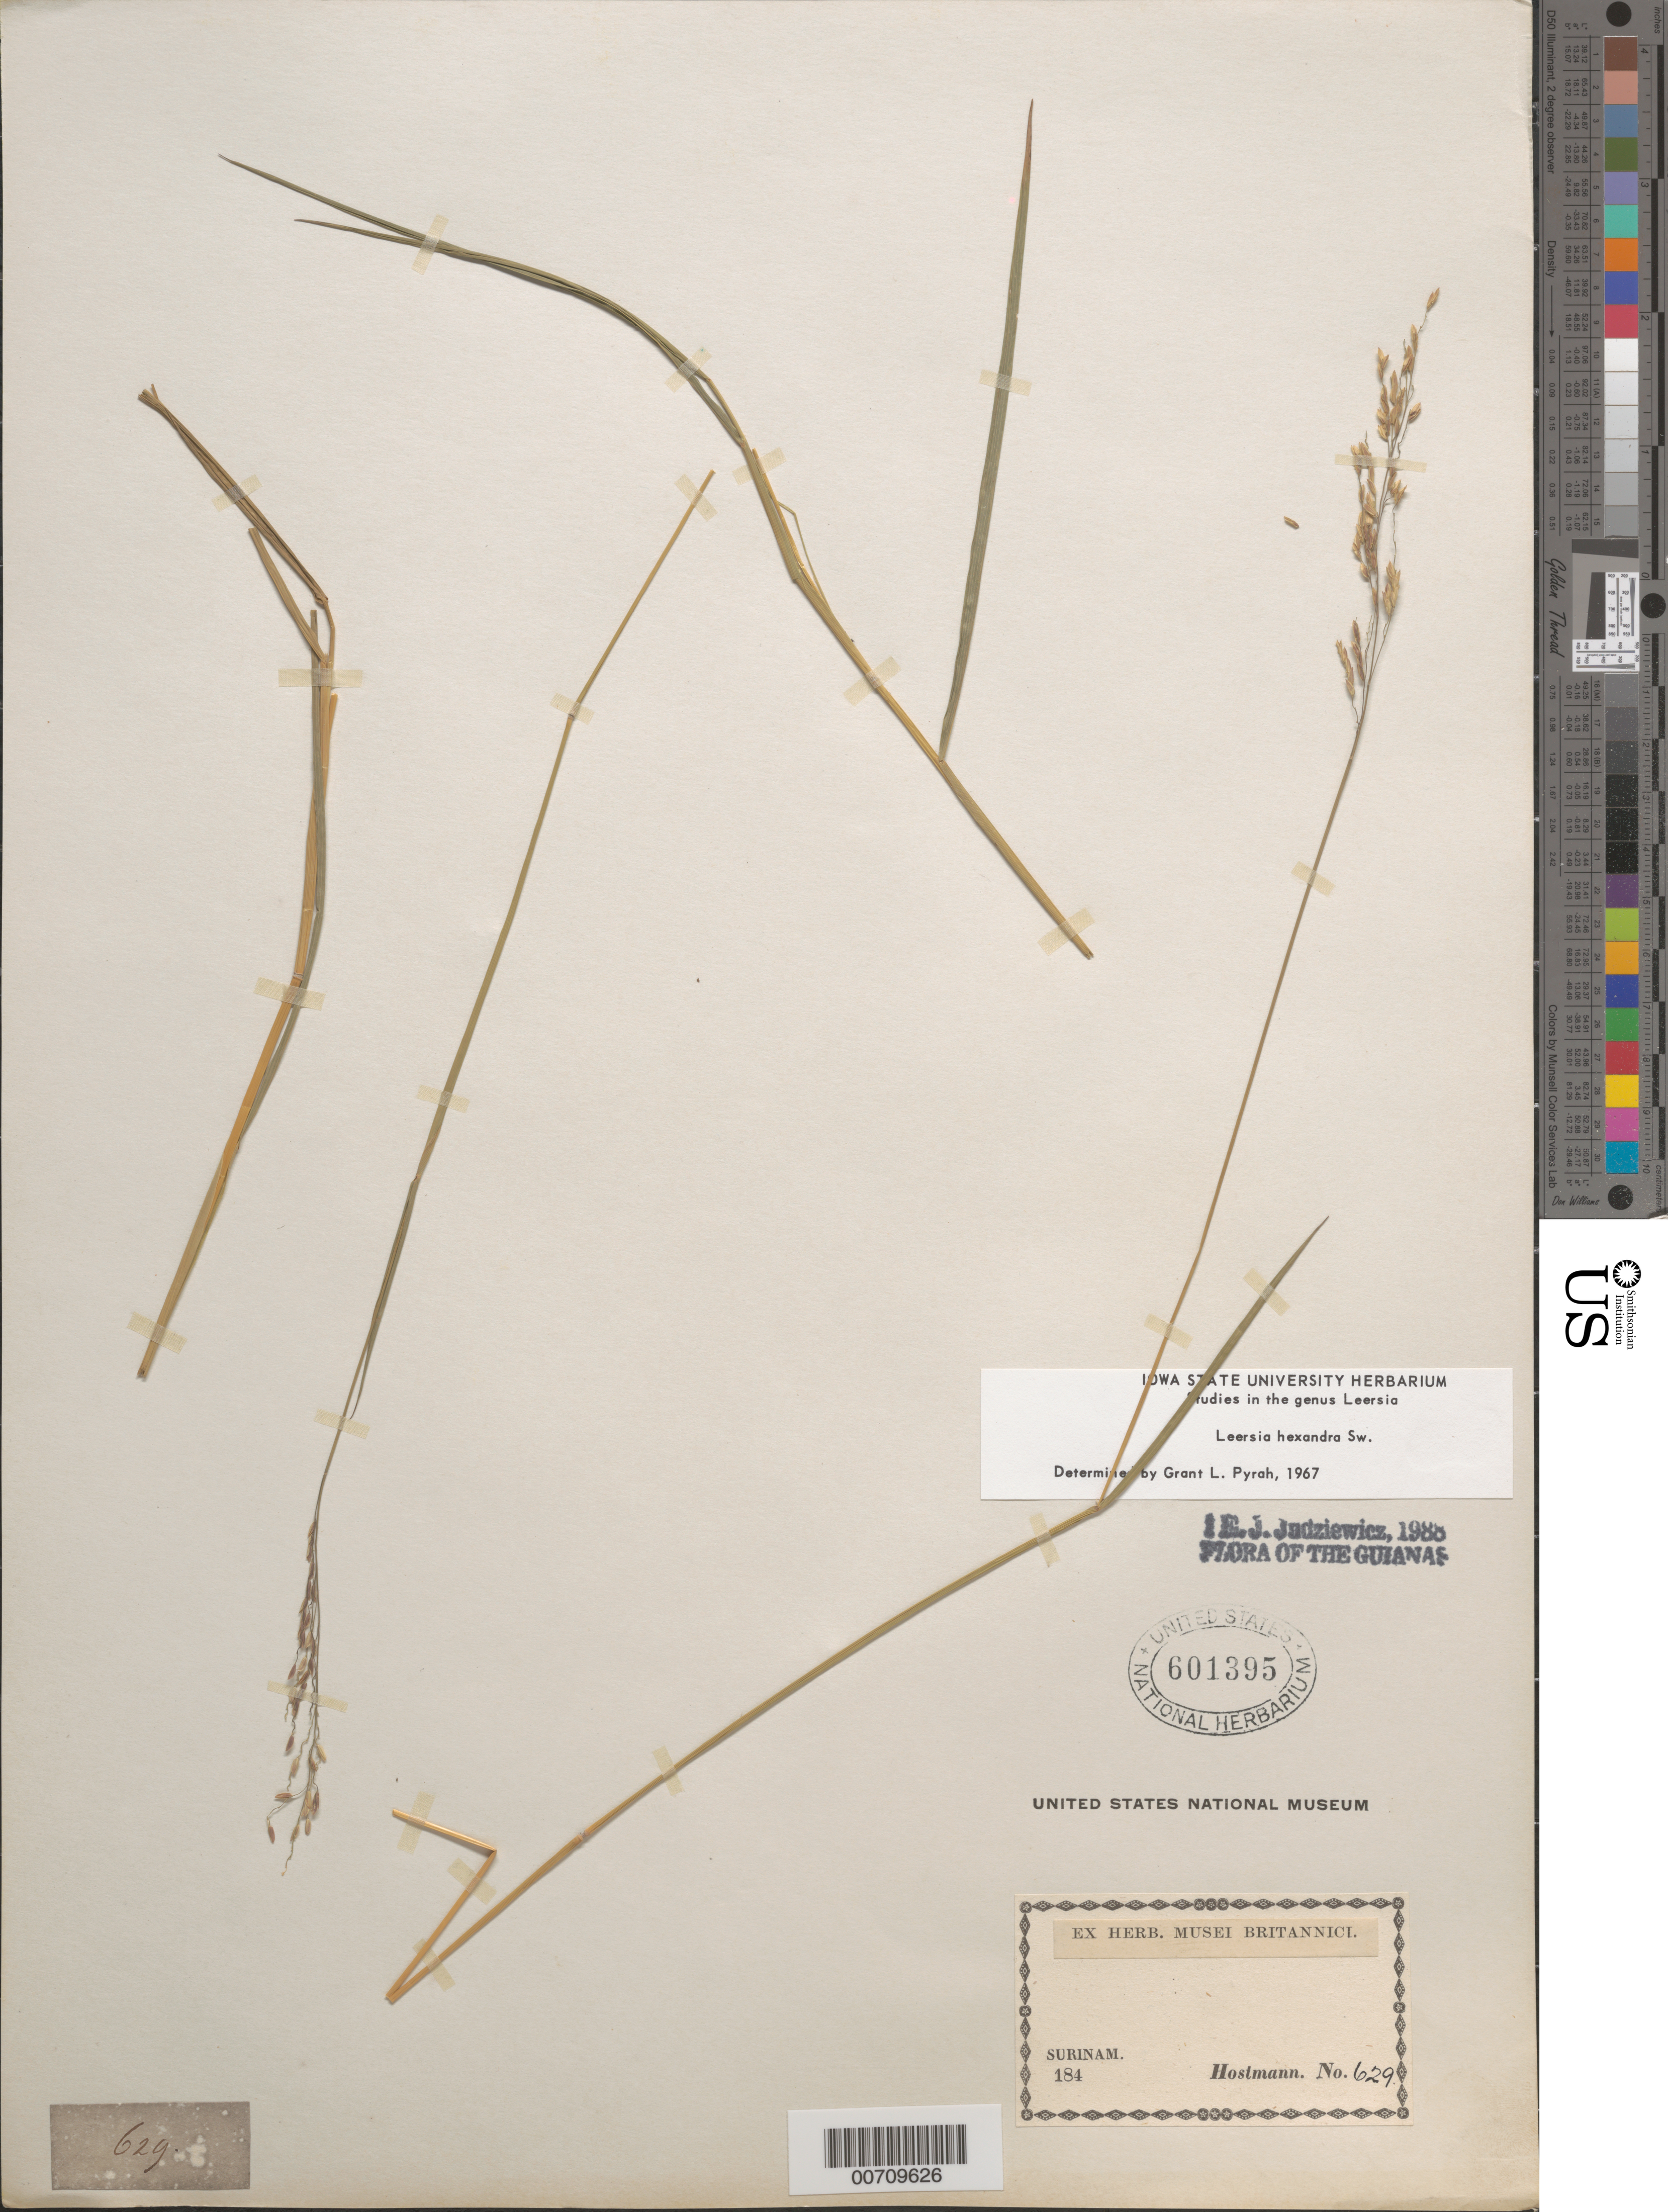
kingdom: Plantae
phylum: Tracheophyta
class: Liliopsida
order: Poales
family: Poaceae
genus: Leersia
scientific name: Leersia hexandra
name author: Sw.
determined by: Pyrah, G. L.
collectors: F. Hostmann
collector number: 629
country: Suriname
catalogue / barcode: US 601395